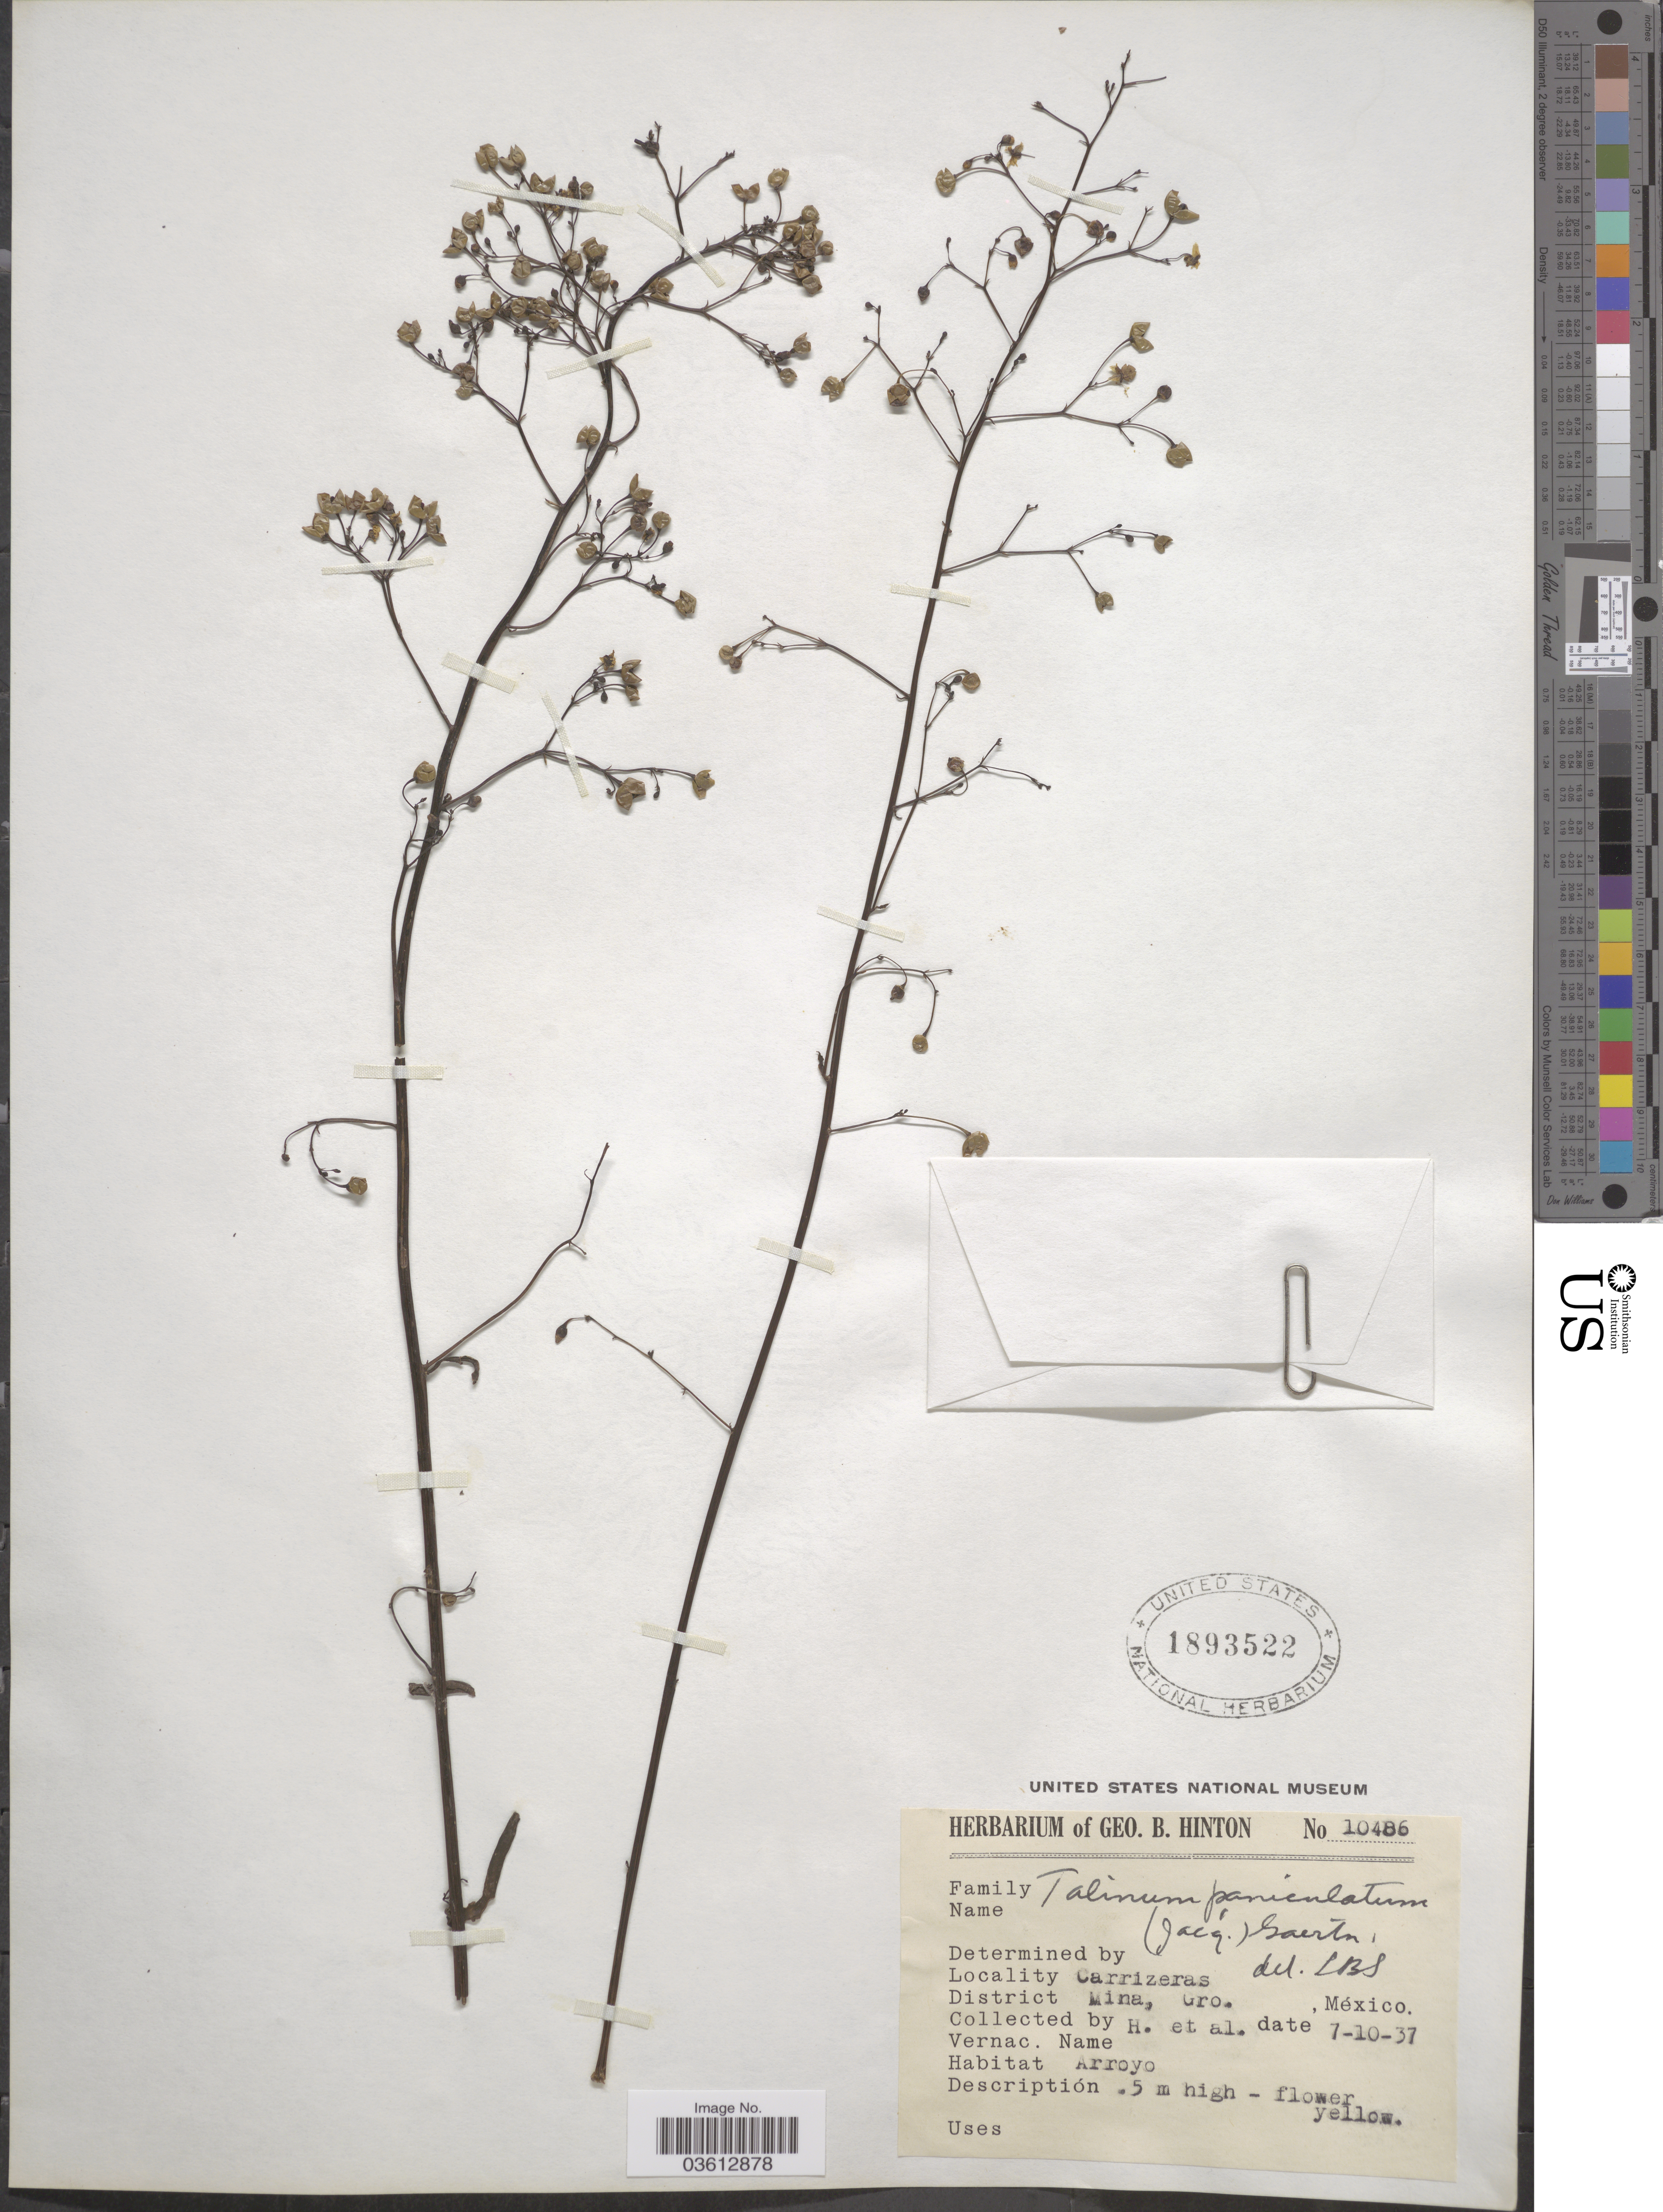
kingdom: Plantae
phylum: Tracheophyta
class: Magnoliopsida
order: Caryophyllales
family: Talinaceae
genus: Talinum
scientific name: Talinum paniculatum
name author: (Jacq.) Gaertn.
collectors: G. B. Hinton & et al.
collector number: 10486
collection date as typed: Transcribed d/m/y: 7/10/37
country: Mexico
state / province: Guerrero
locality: Carrizeras. District Mina.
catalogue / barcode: US 1893522